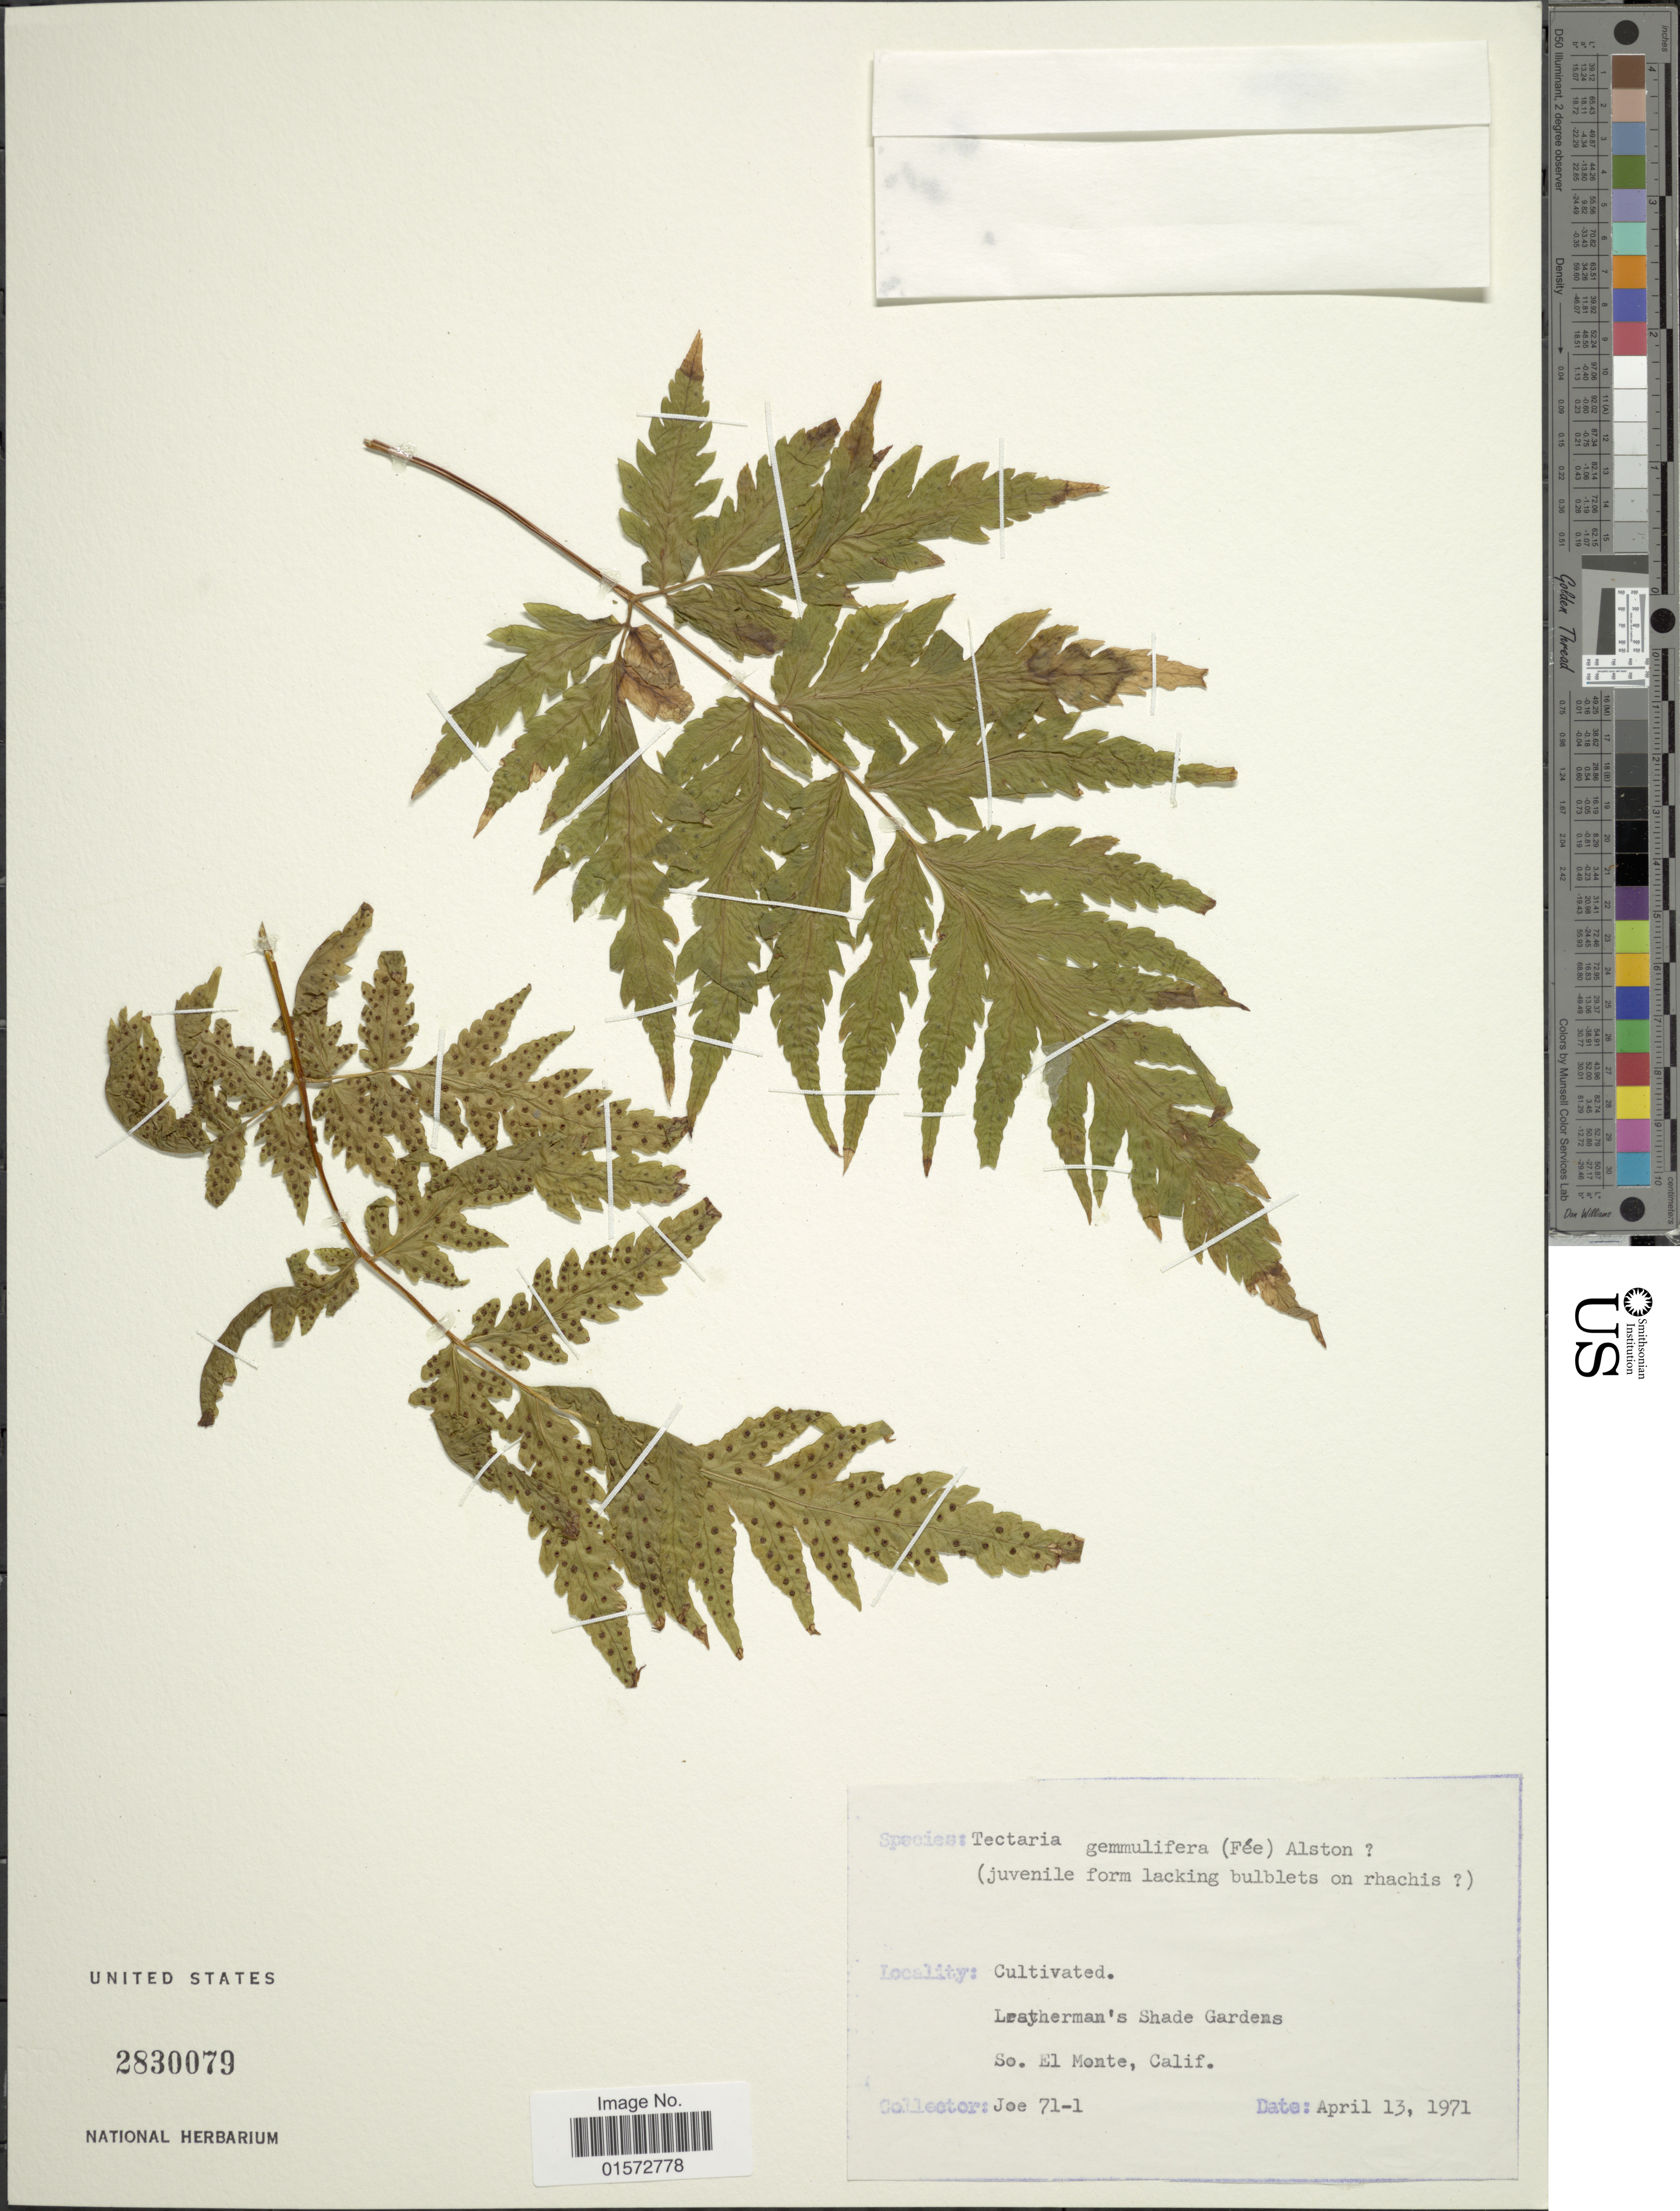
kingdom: Plantae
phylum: Tracheophyta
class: Polypodiopsida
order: Polypodiales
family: Tectariaceae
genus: Tectaria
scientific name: Tectaria cicutaria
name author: (L.) Copel.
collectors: B. Joe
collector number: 71-1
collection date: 1971-04-13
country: United States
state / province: California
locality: Leatherman's Shade Gardens, So. El Monte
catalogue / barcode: US 2830079